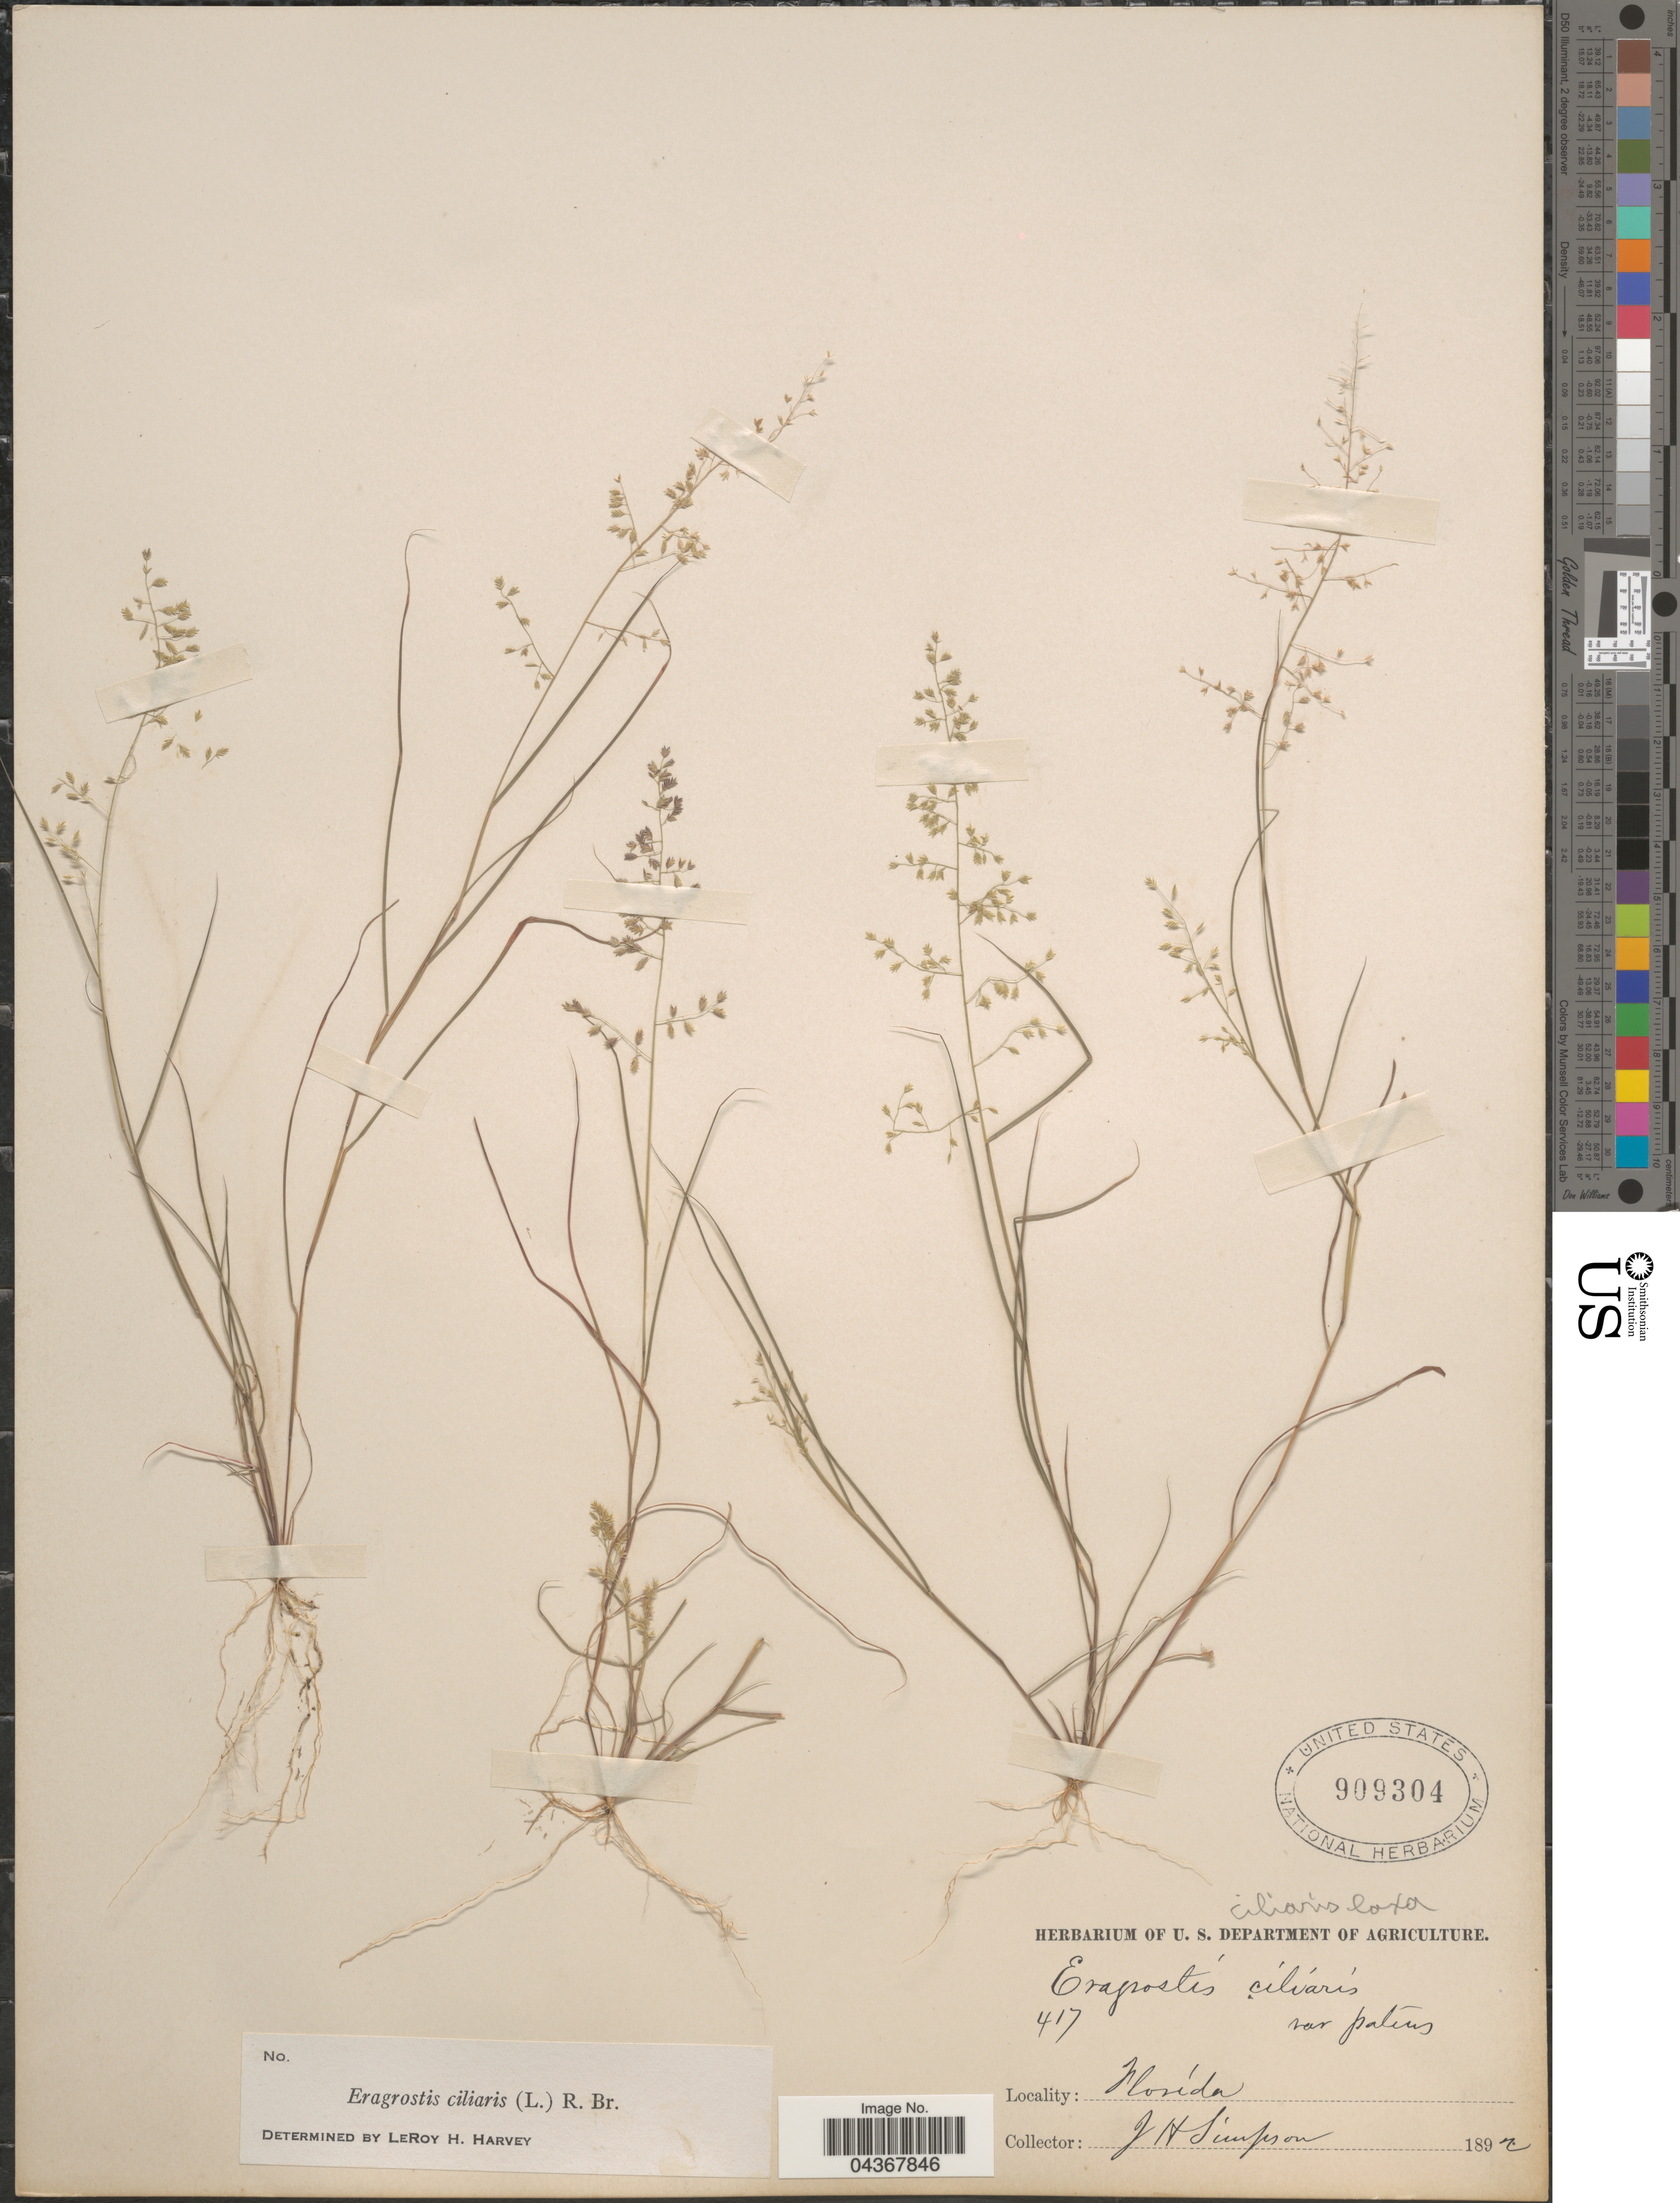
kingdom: Plantae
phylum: Tracheophyta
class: Liliopsida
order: Poales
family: Poaceae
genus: Eragrostis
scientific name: Eragrostis ciliaris var. laxa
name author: Kuntze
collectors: J. H. Simpson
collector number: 417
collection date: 1892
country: United States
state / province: Florida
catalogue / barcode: US 909304